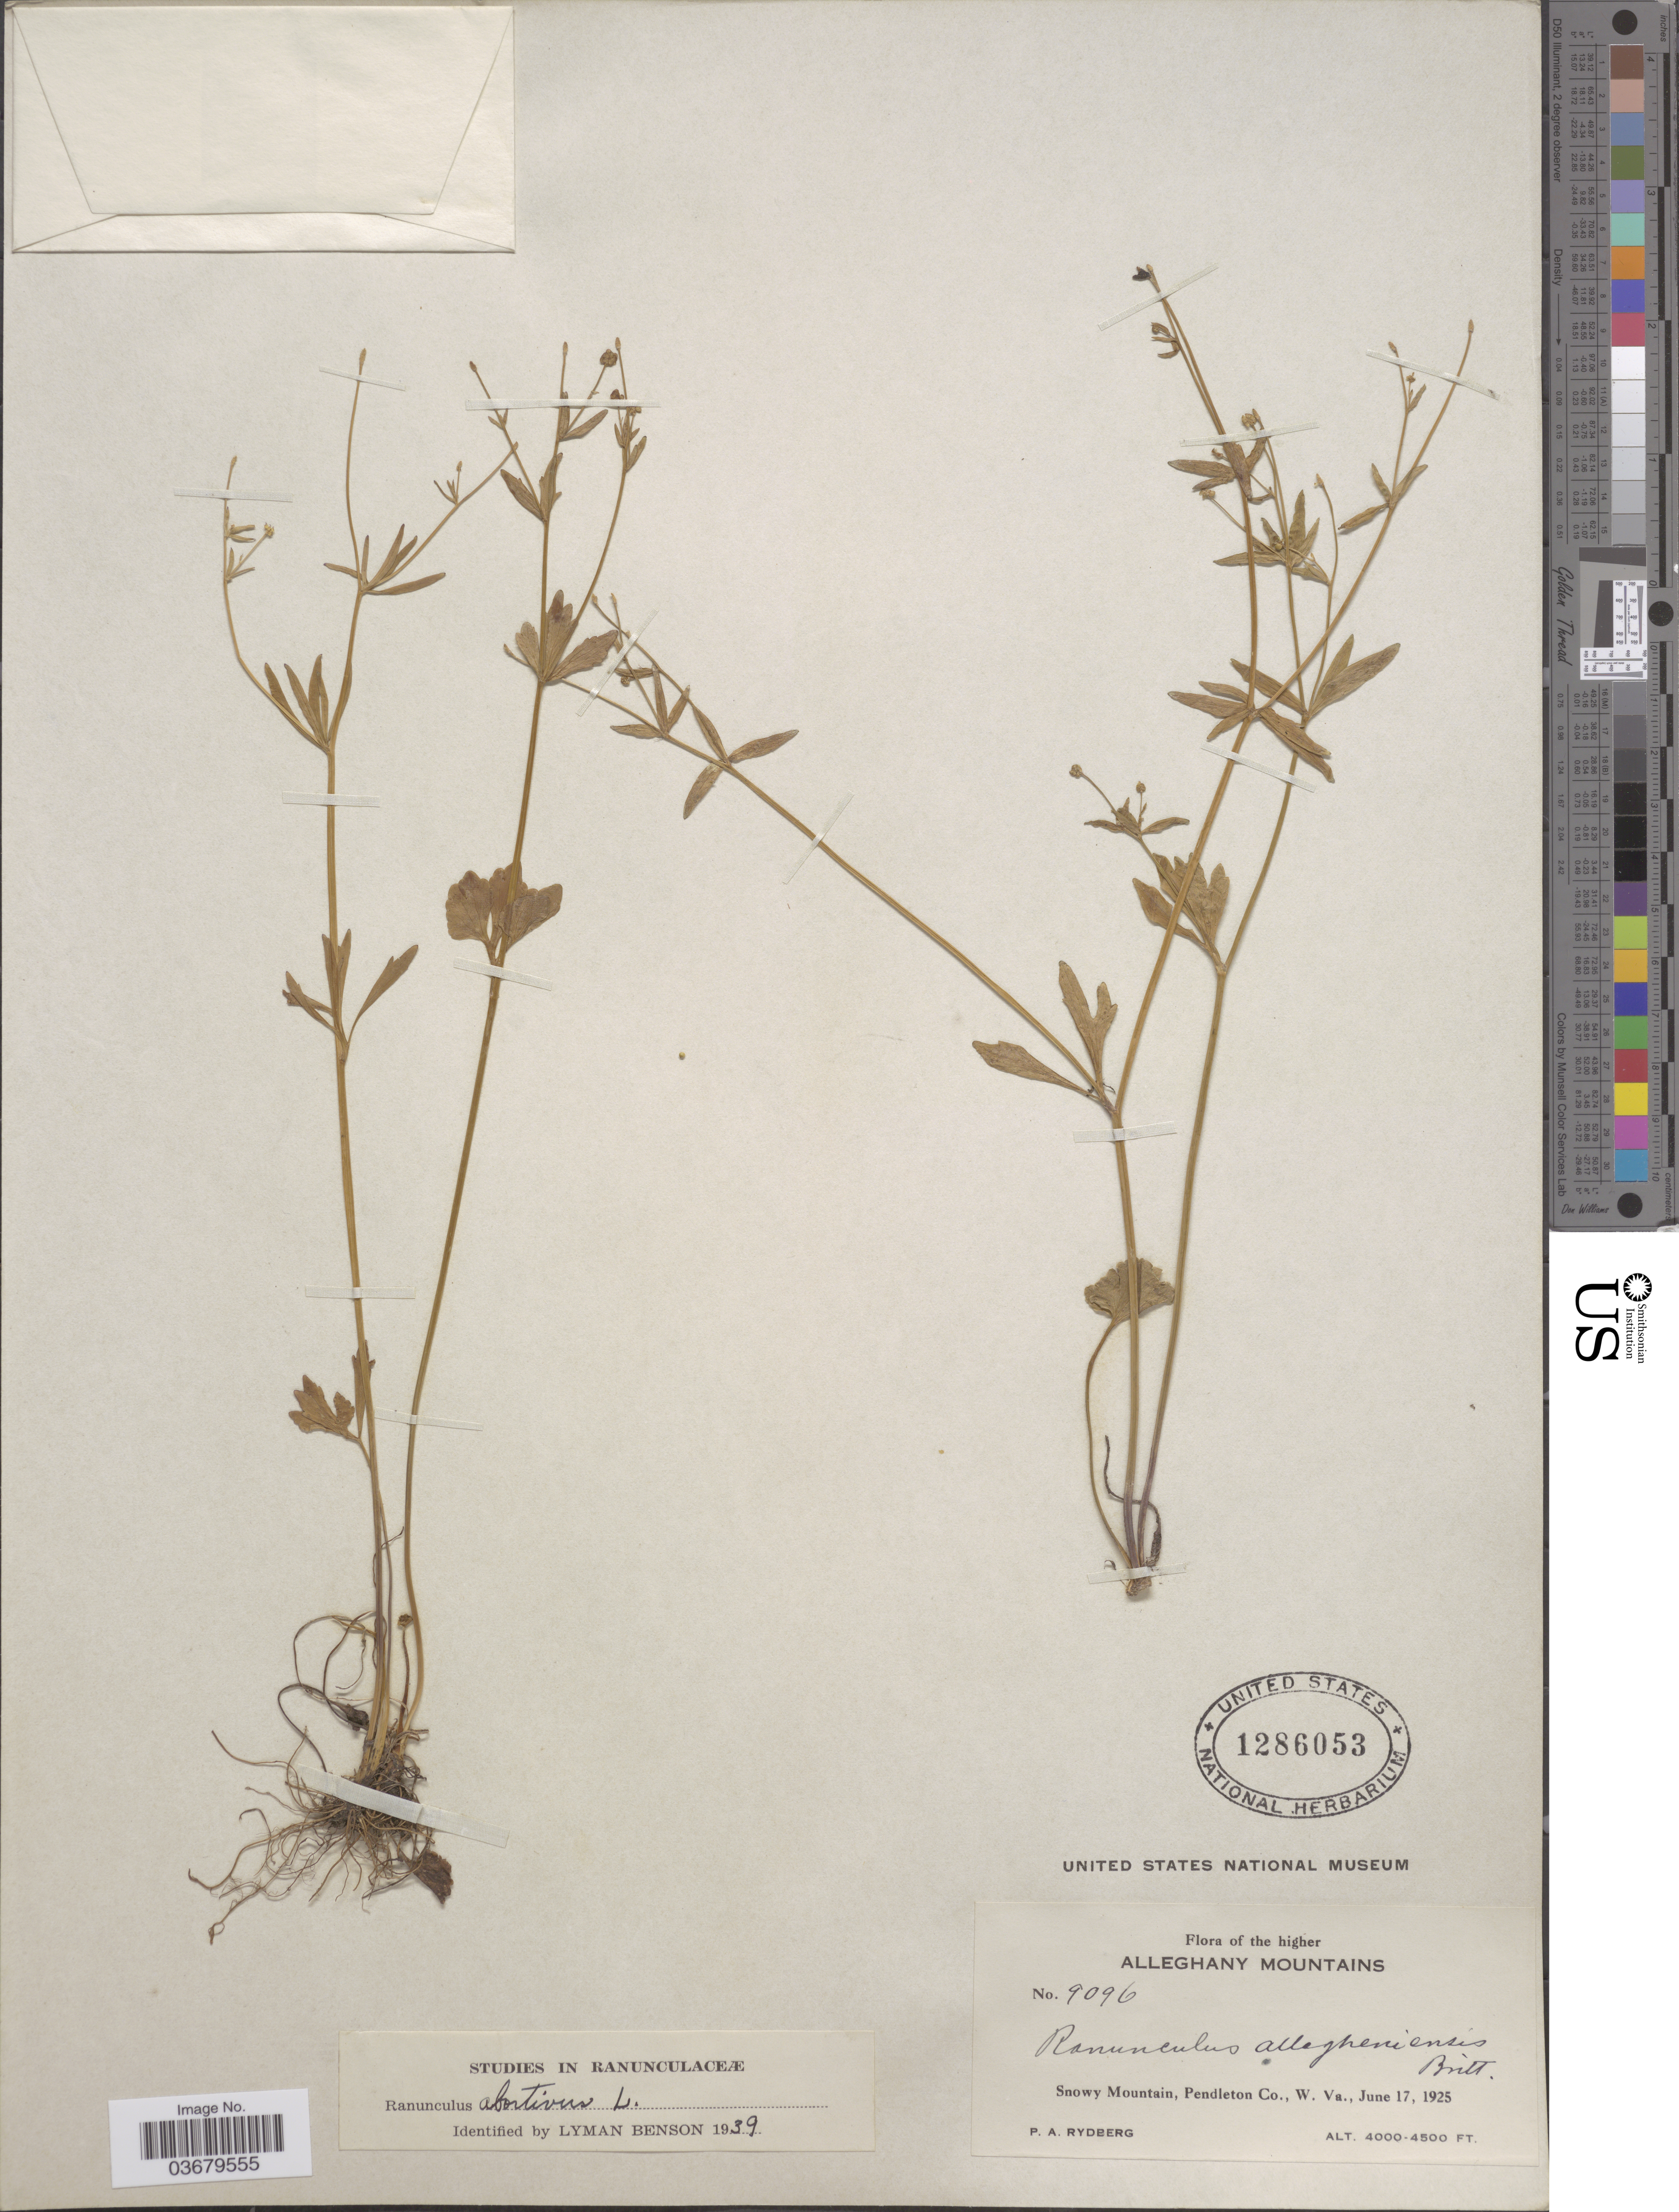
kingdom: Plantae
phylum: Tracheophyta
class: Magnoliopsida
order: Ranunculales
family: Ranunculaceae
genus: Ranunculus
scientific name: Ranunculus abortivus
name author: L.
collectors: P. A. Rydberg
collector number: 9096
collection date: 1925-06-17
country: United States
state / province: West Virginia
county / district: Pendleton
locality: The higher Alleghany Mountains. Snowy Mountains, Pendleton Co.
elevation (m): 1219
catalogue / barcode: US 1286053